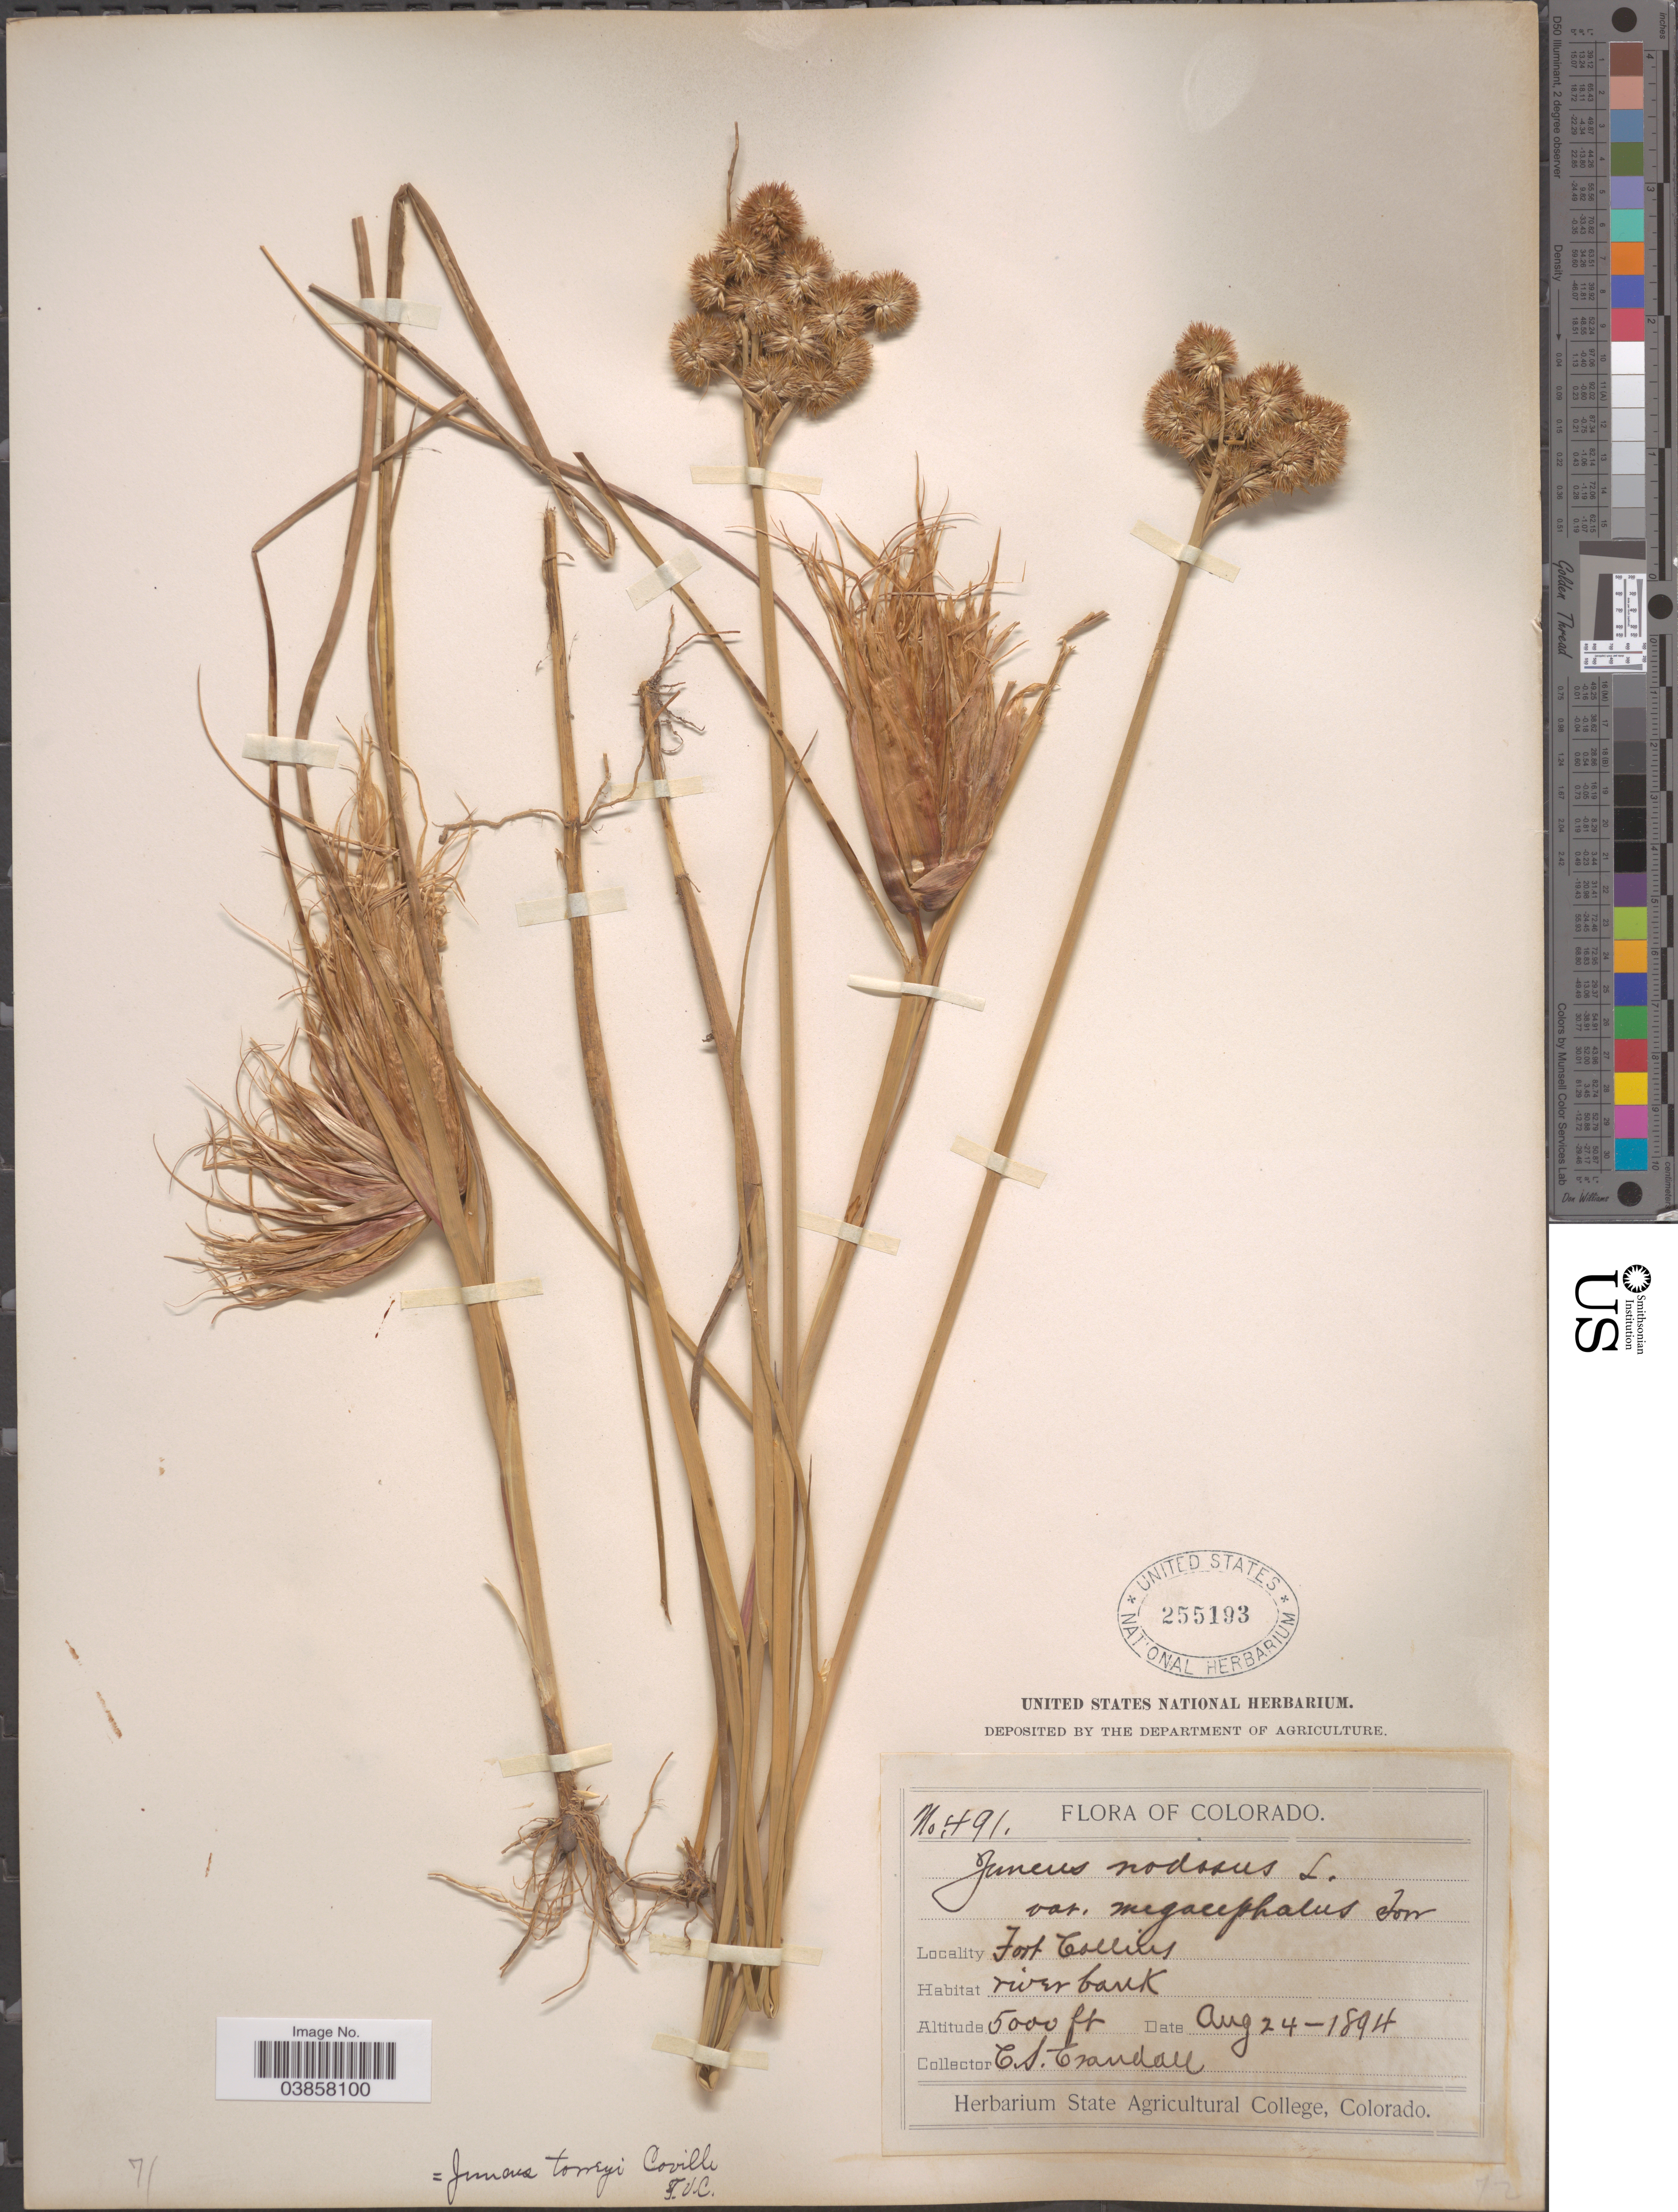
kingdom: Plantae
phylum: Tracheophyta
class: Liliopsida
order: Poales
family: Juncaceae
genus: Juncus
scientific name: Juncus torreyi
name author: Coville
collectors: C. Crandall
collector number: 491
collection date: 1894-08-24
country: United States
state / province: Colorado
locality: Fort Collins.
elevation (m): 1524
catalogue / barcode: US 255193